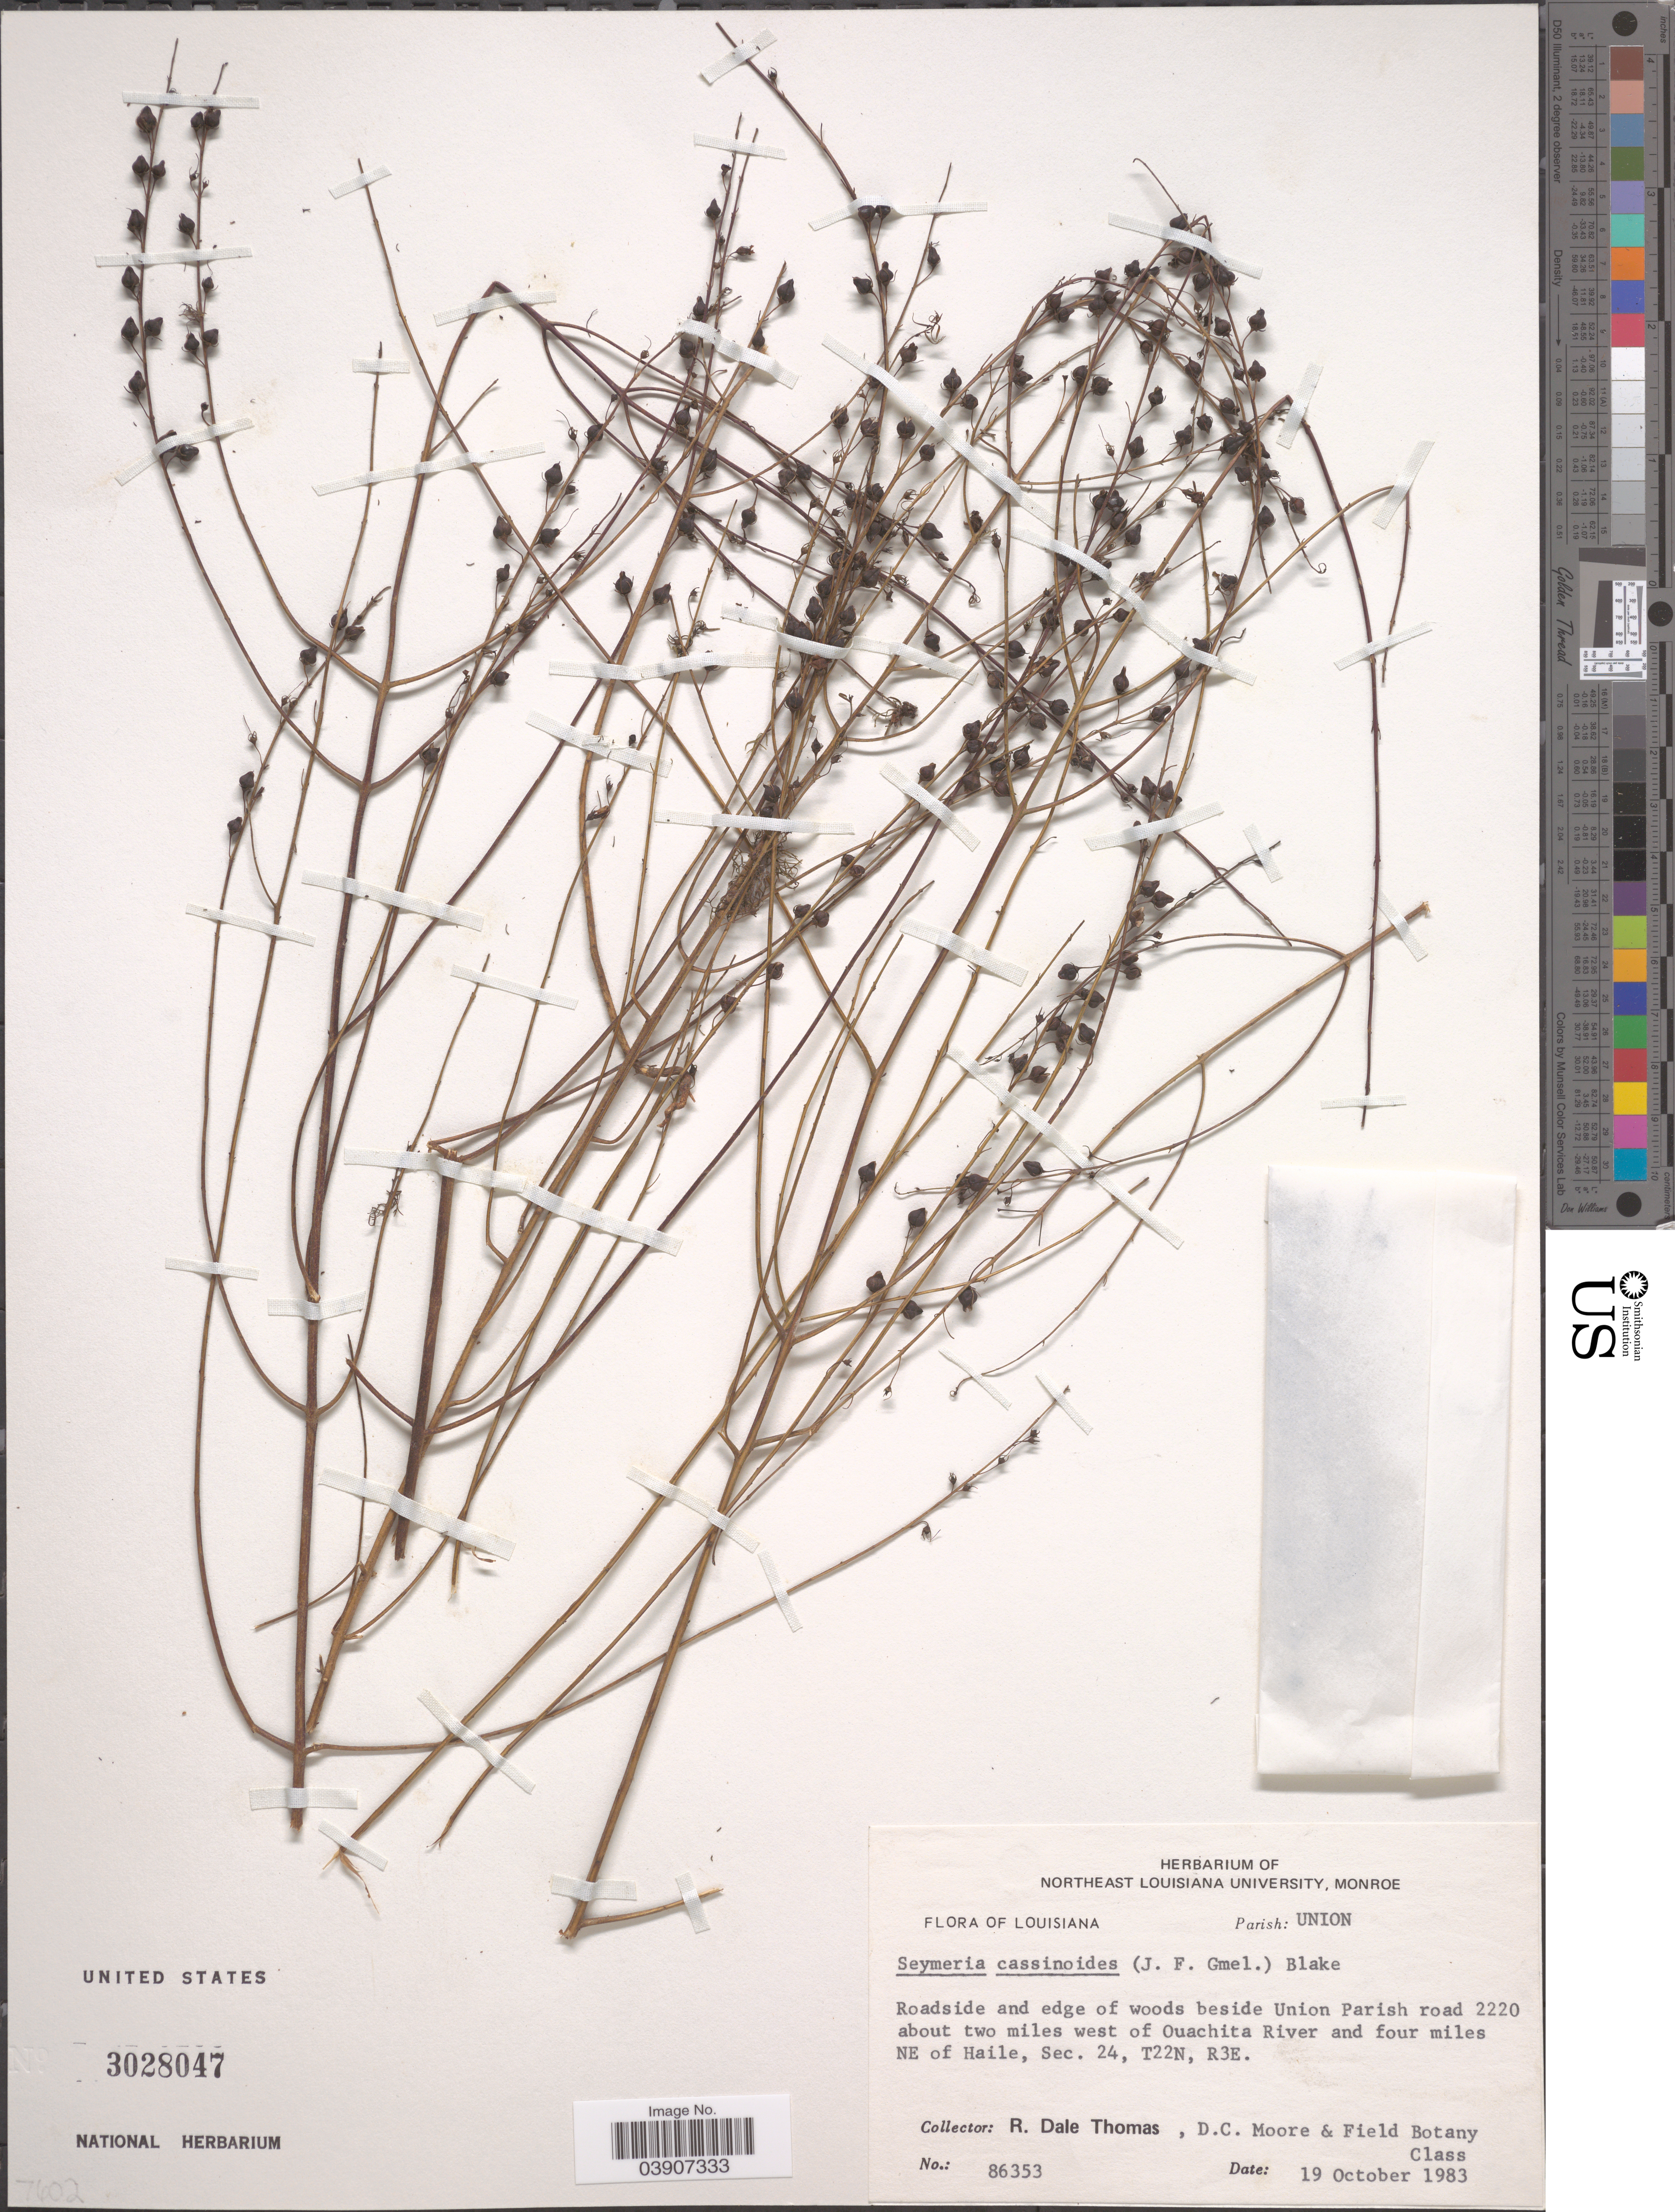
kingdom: Plantae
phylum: Tracheophyta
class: Magnoliopsida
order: Lamiales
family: Orobanchaceae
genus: Seymeria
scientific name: Seymeria cassioides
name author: (J.F. Gmel.) S.F. Blake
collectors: R. Thomas, D. Moore & Field Botany Class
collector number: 86353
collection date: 1983-10-19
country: United States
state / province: Louisiana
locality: Parish: Union. Roadside and edge of woods beside Union Parish road 2220 about two miles west of Ouachita River and four miles NE of Haile, Sec. 24, T22N, R3E.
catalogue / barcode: US 3028047